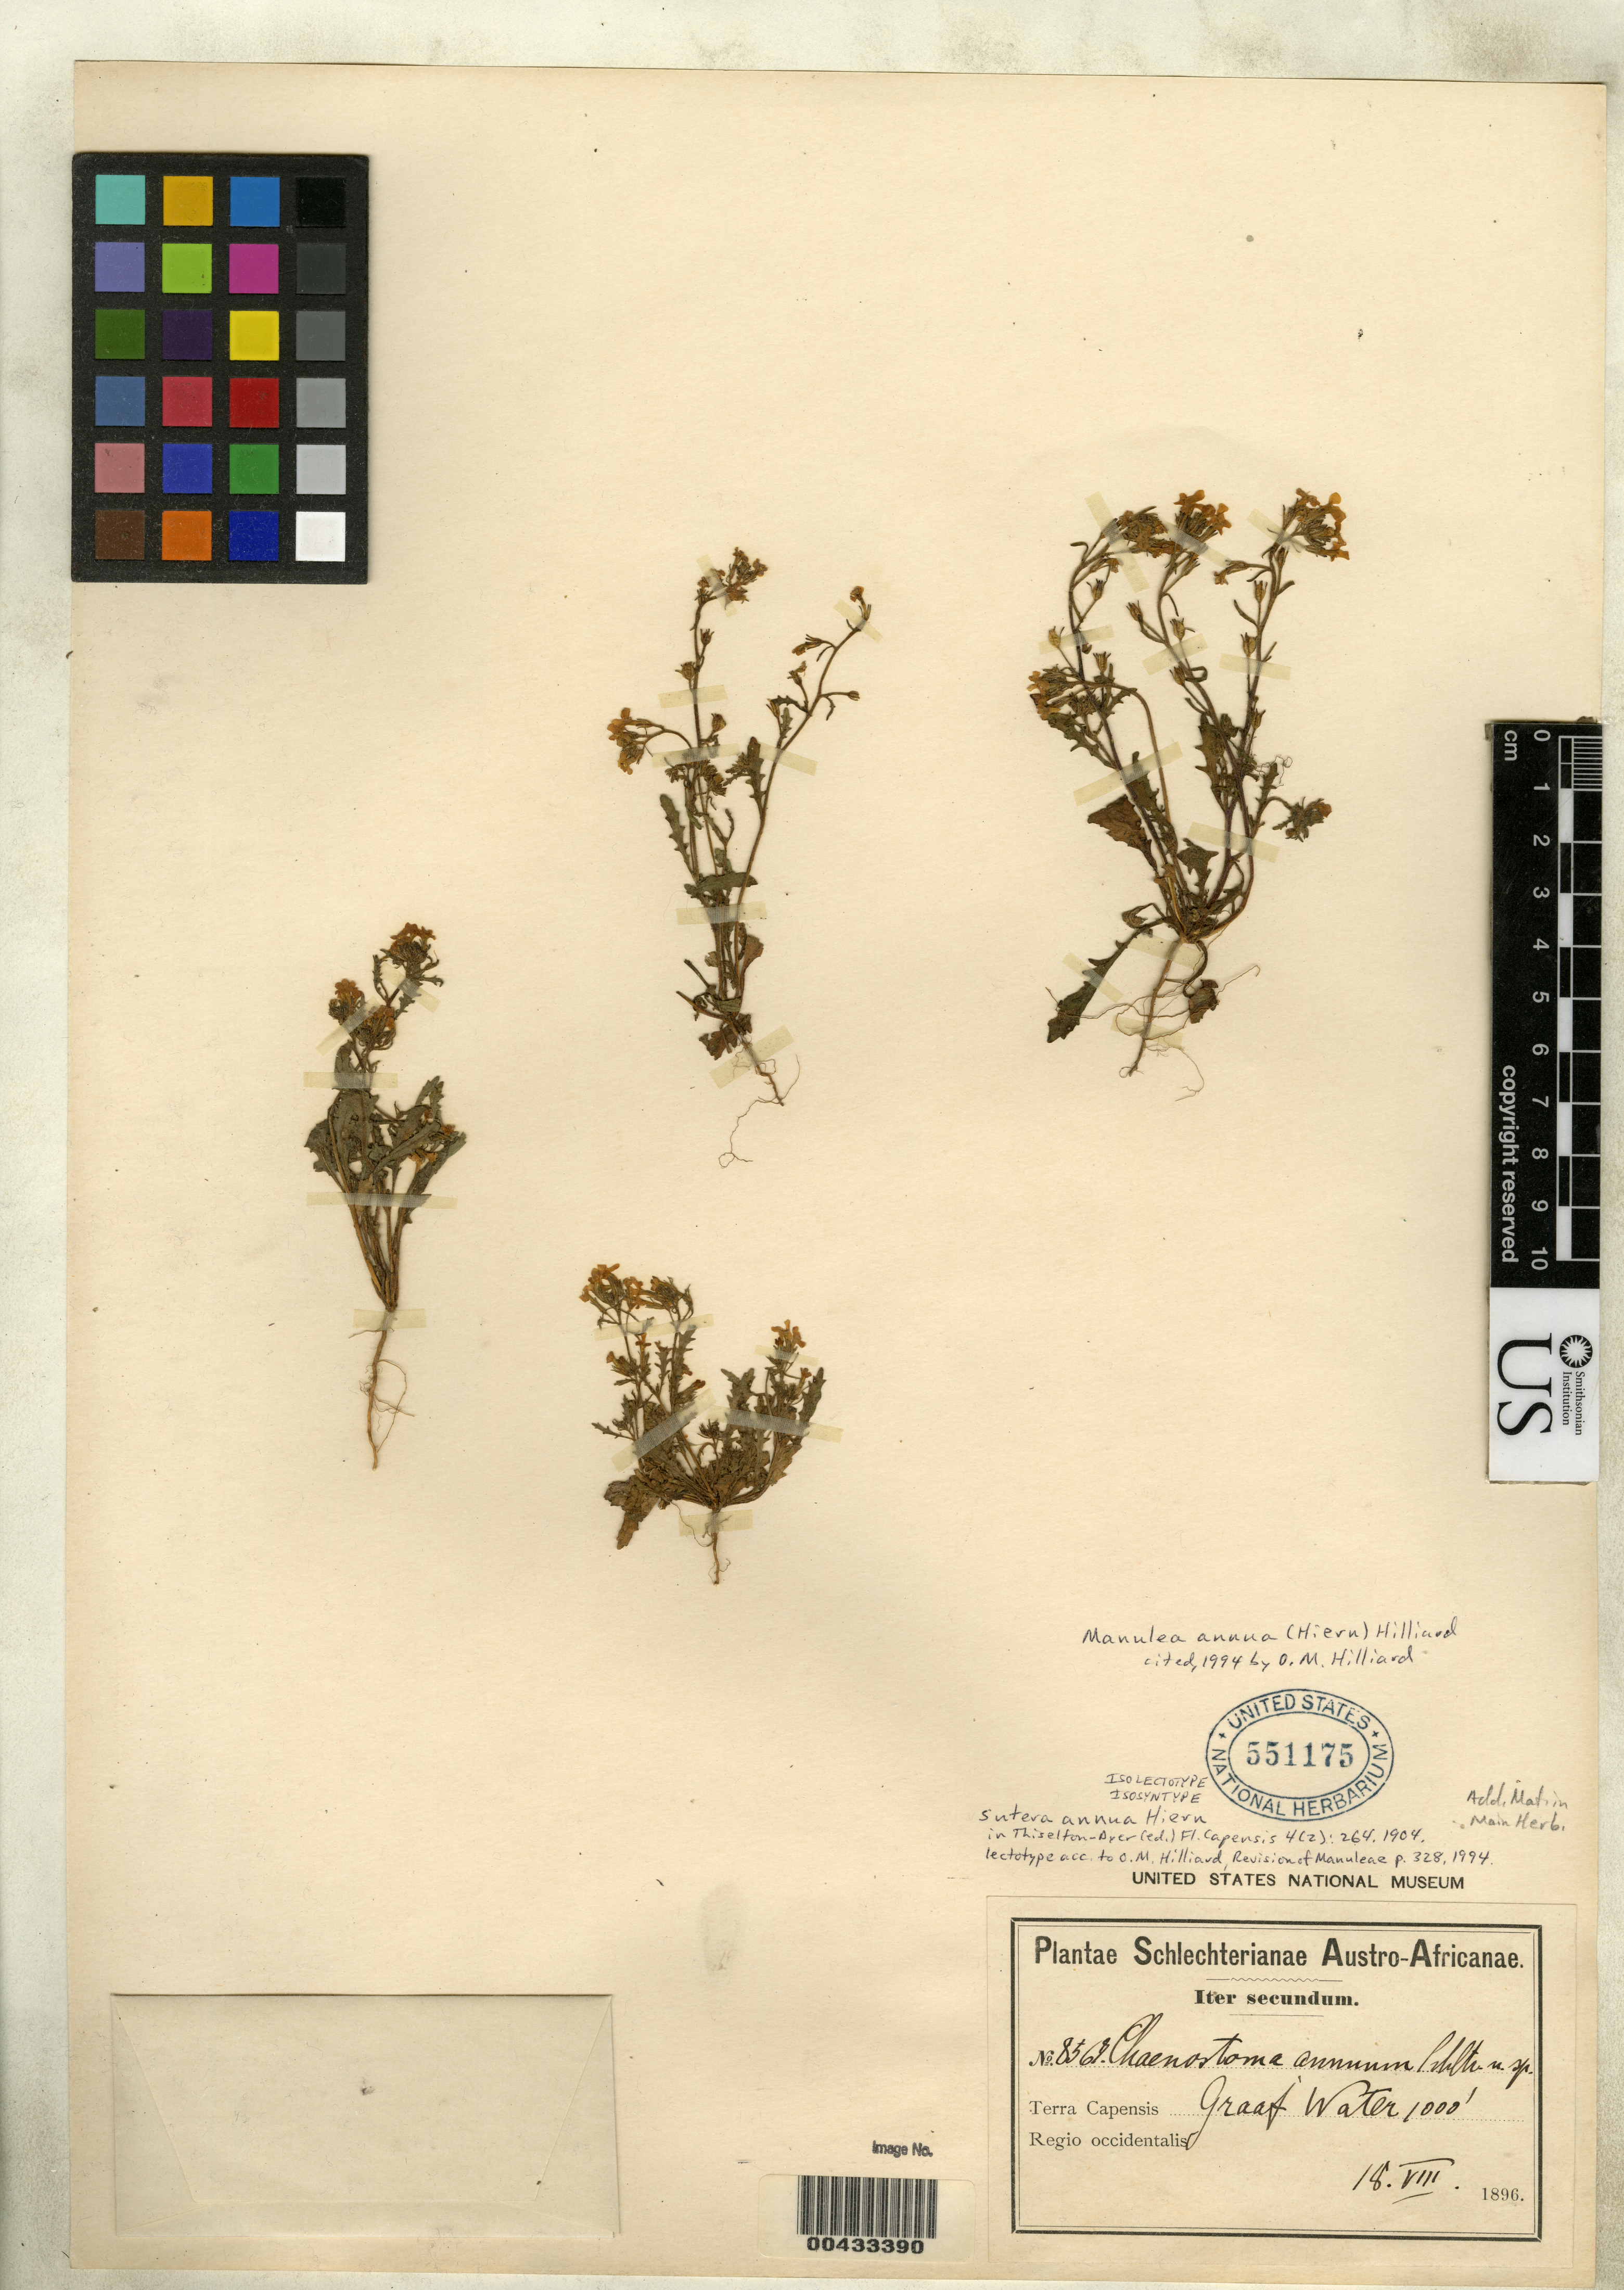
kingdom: Plantae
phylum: Tracheophyta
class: Magnoliopsida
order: Lamiales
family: Scrophulariaceae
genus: Sutera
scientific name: Sutera annua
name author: Hiern in Dyer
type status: Isosyntype; Isolectotype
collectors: F. R. R. Schlechter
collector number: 8567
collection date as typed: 18 Aug 1896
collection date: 1896-08-18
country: South Africa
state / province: Western Cape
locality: Graafwater, regio Occidentalis.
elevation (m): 1000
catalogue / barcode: US 551175